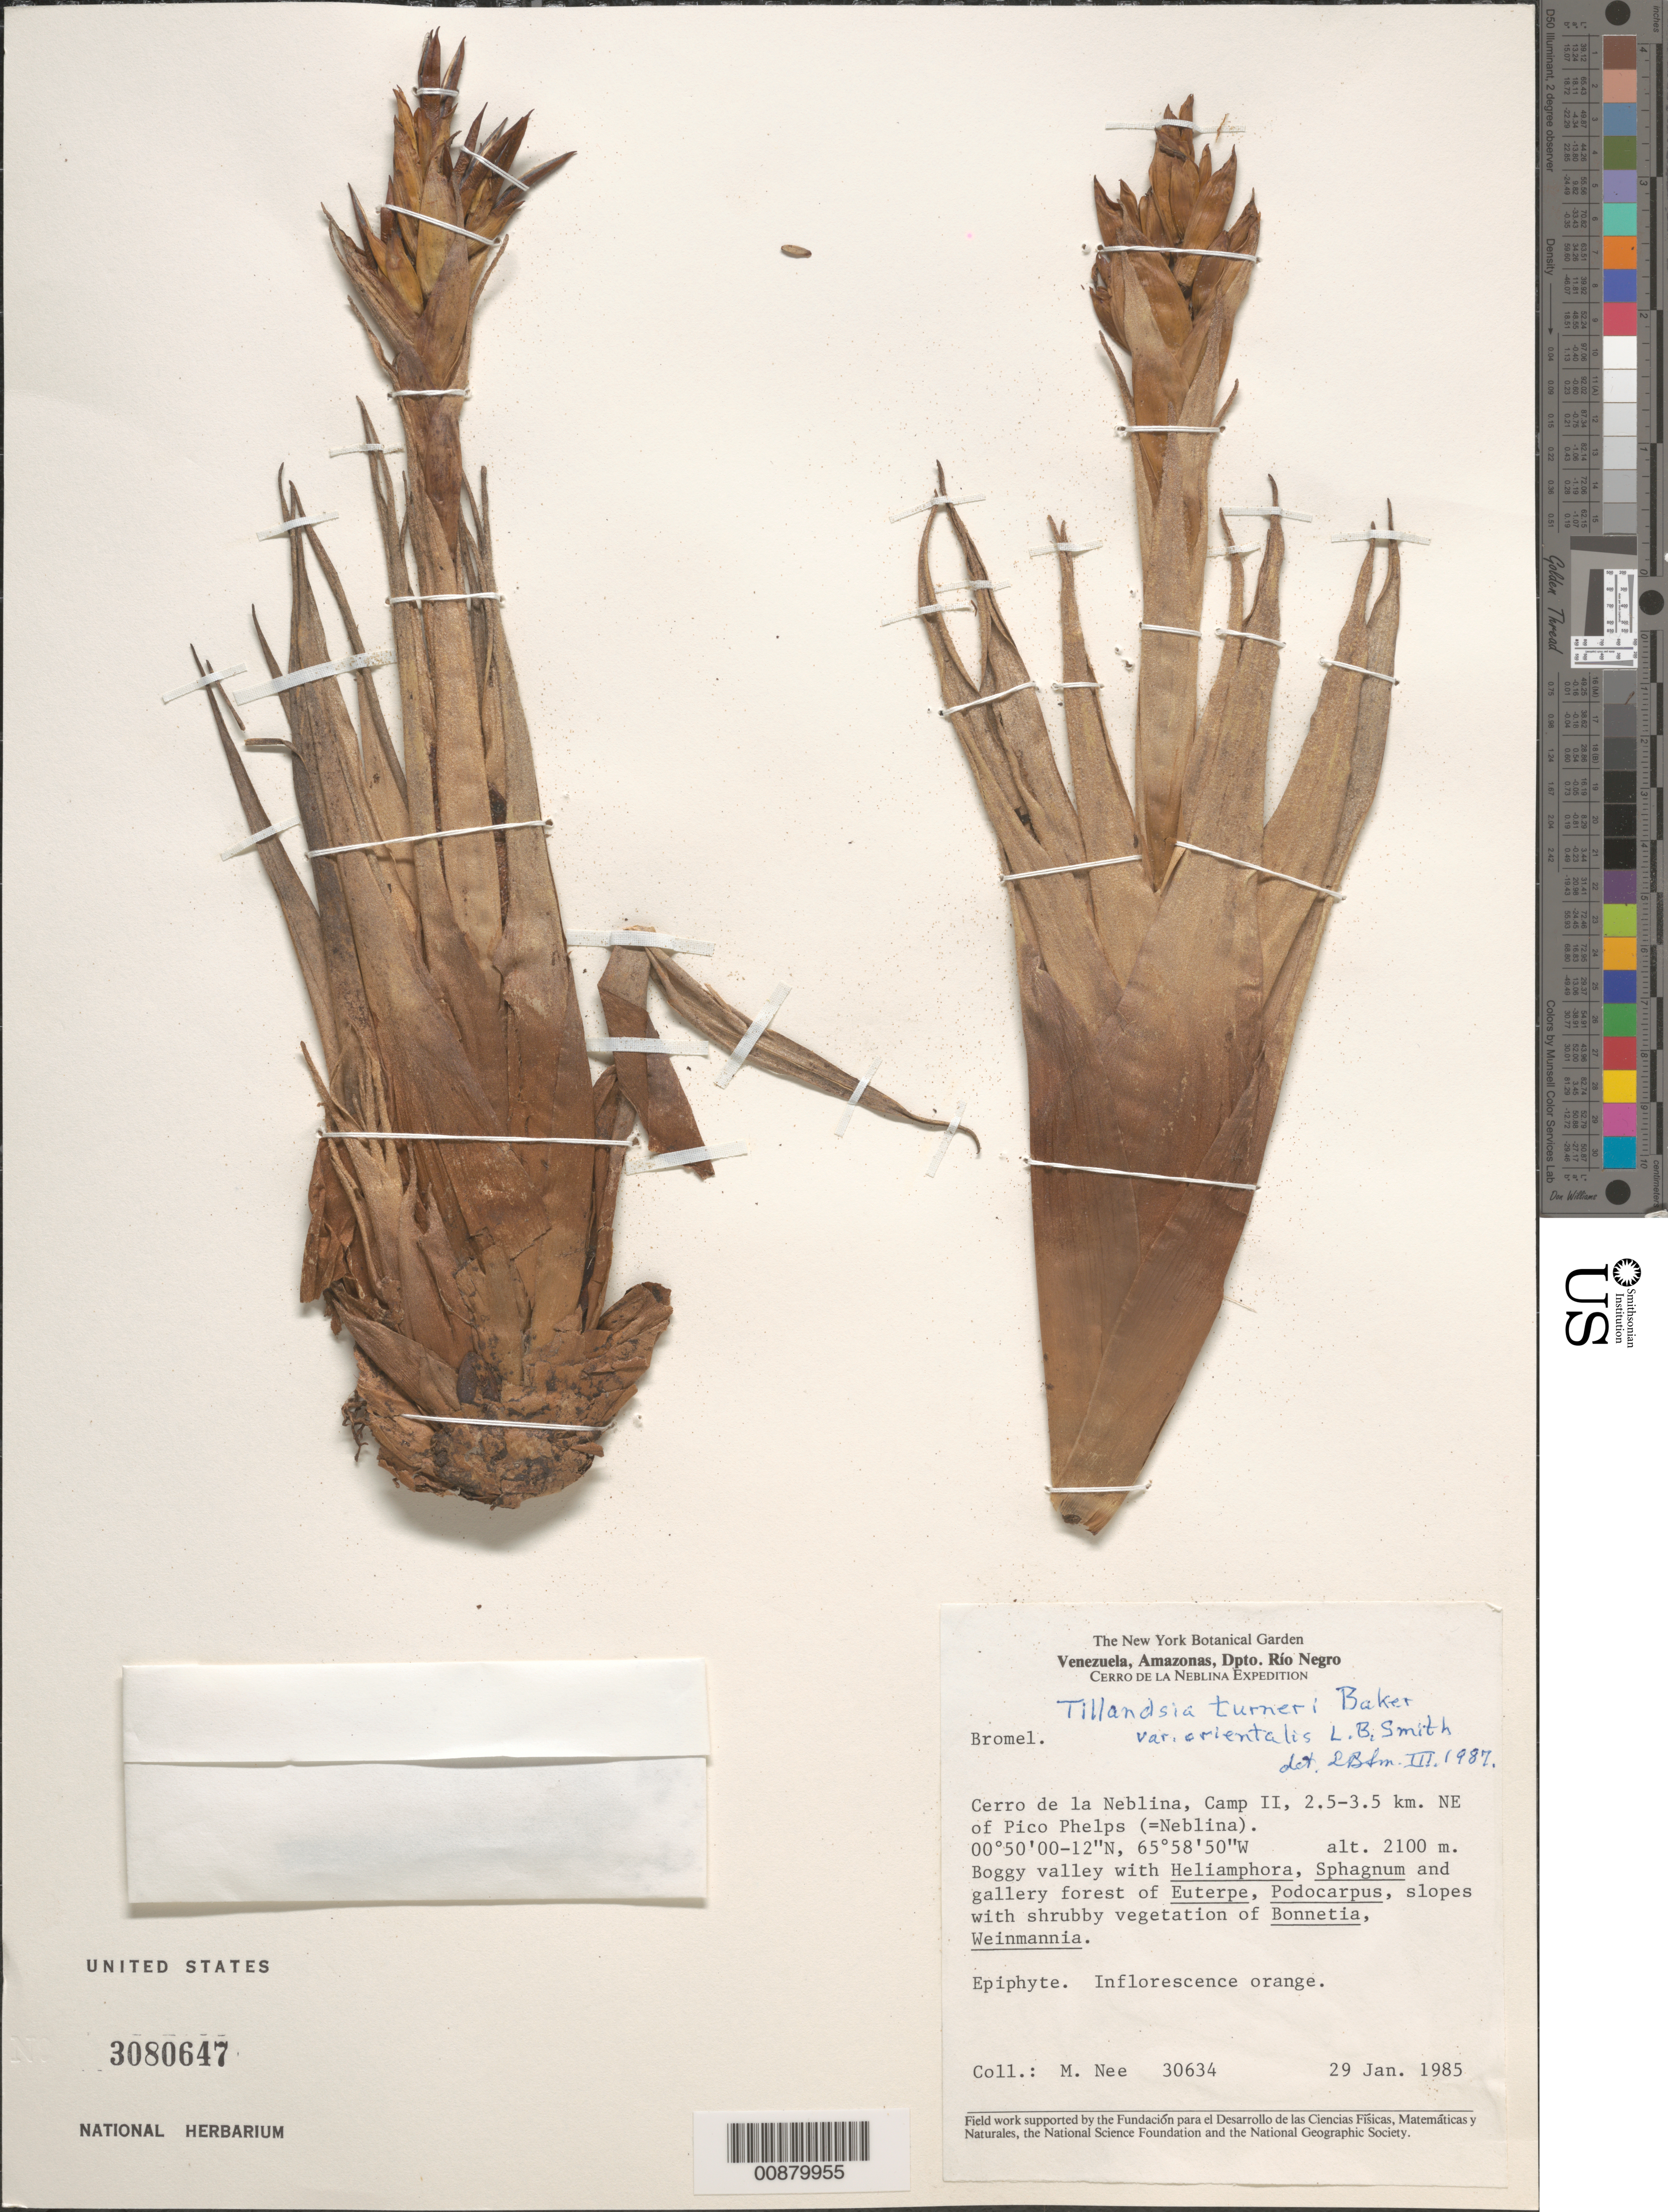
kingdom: Plantae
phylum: Tracheophyta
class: Liliopsida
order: Poales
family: Bromeliaceae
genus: Tillandsia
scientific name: Tillandsia turneri var. orientalis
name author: L.B. Sm.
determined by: Smith, Lyman B., (US), NMNH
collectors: M. Nee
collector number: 30634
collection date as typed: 29-Jan-85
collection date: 1985-01-29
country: Venezuela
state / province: Amazonas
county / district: Río Negro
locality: Cerro de la Neblina, Camp II, 2.5-3.5 km NE Pico Phelps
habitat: Boggy valley (Heliamphora, Sphagnum) gallery forest (Euterpe, Podocarpus) with shrubby veg (Bonnetia, Weinmannia)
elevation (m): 2100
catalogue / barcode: US 3080647